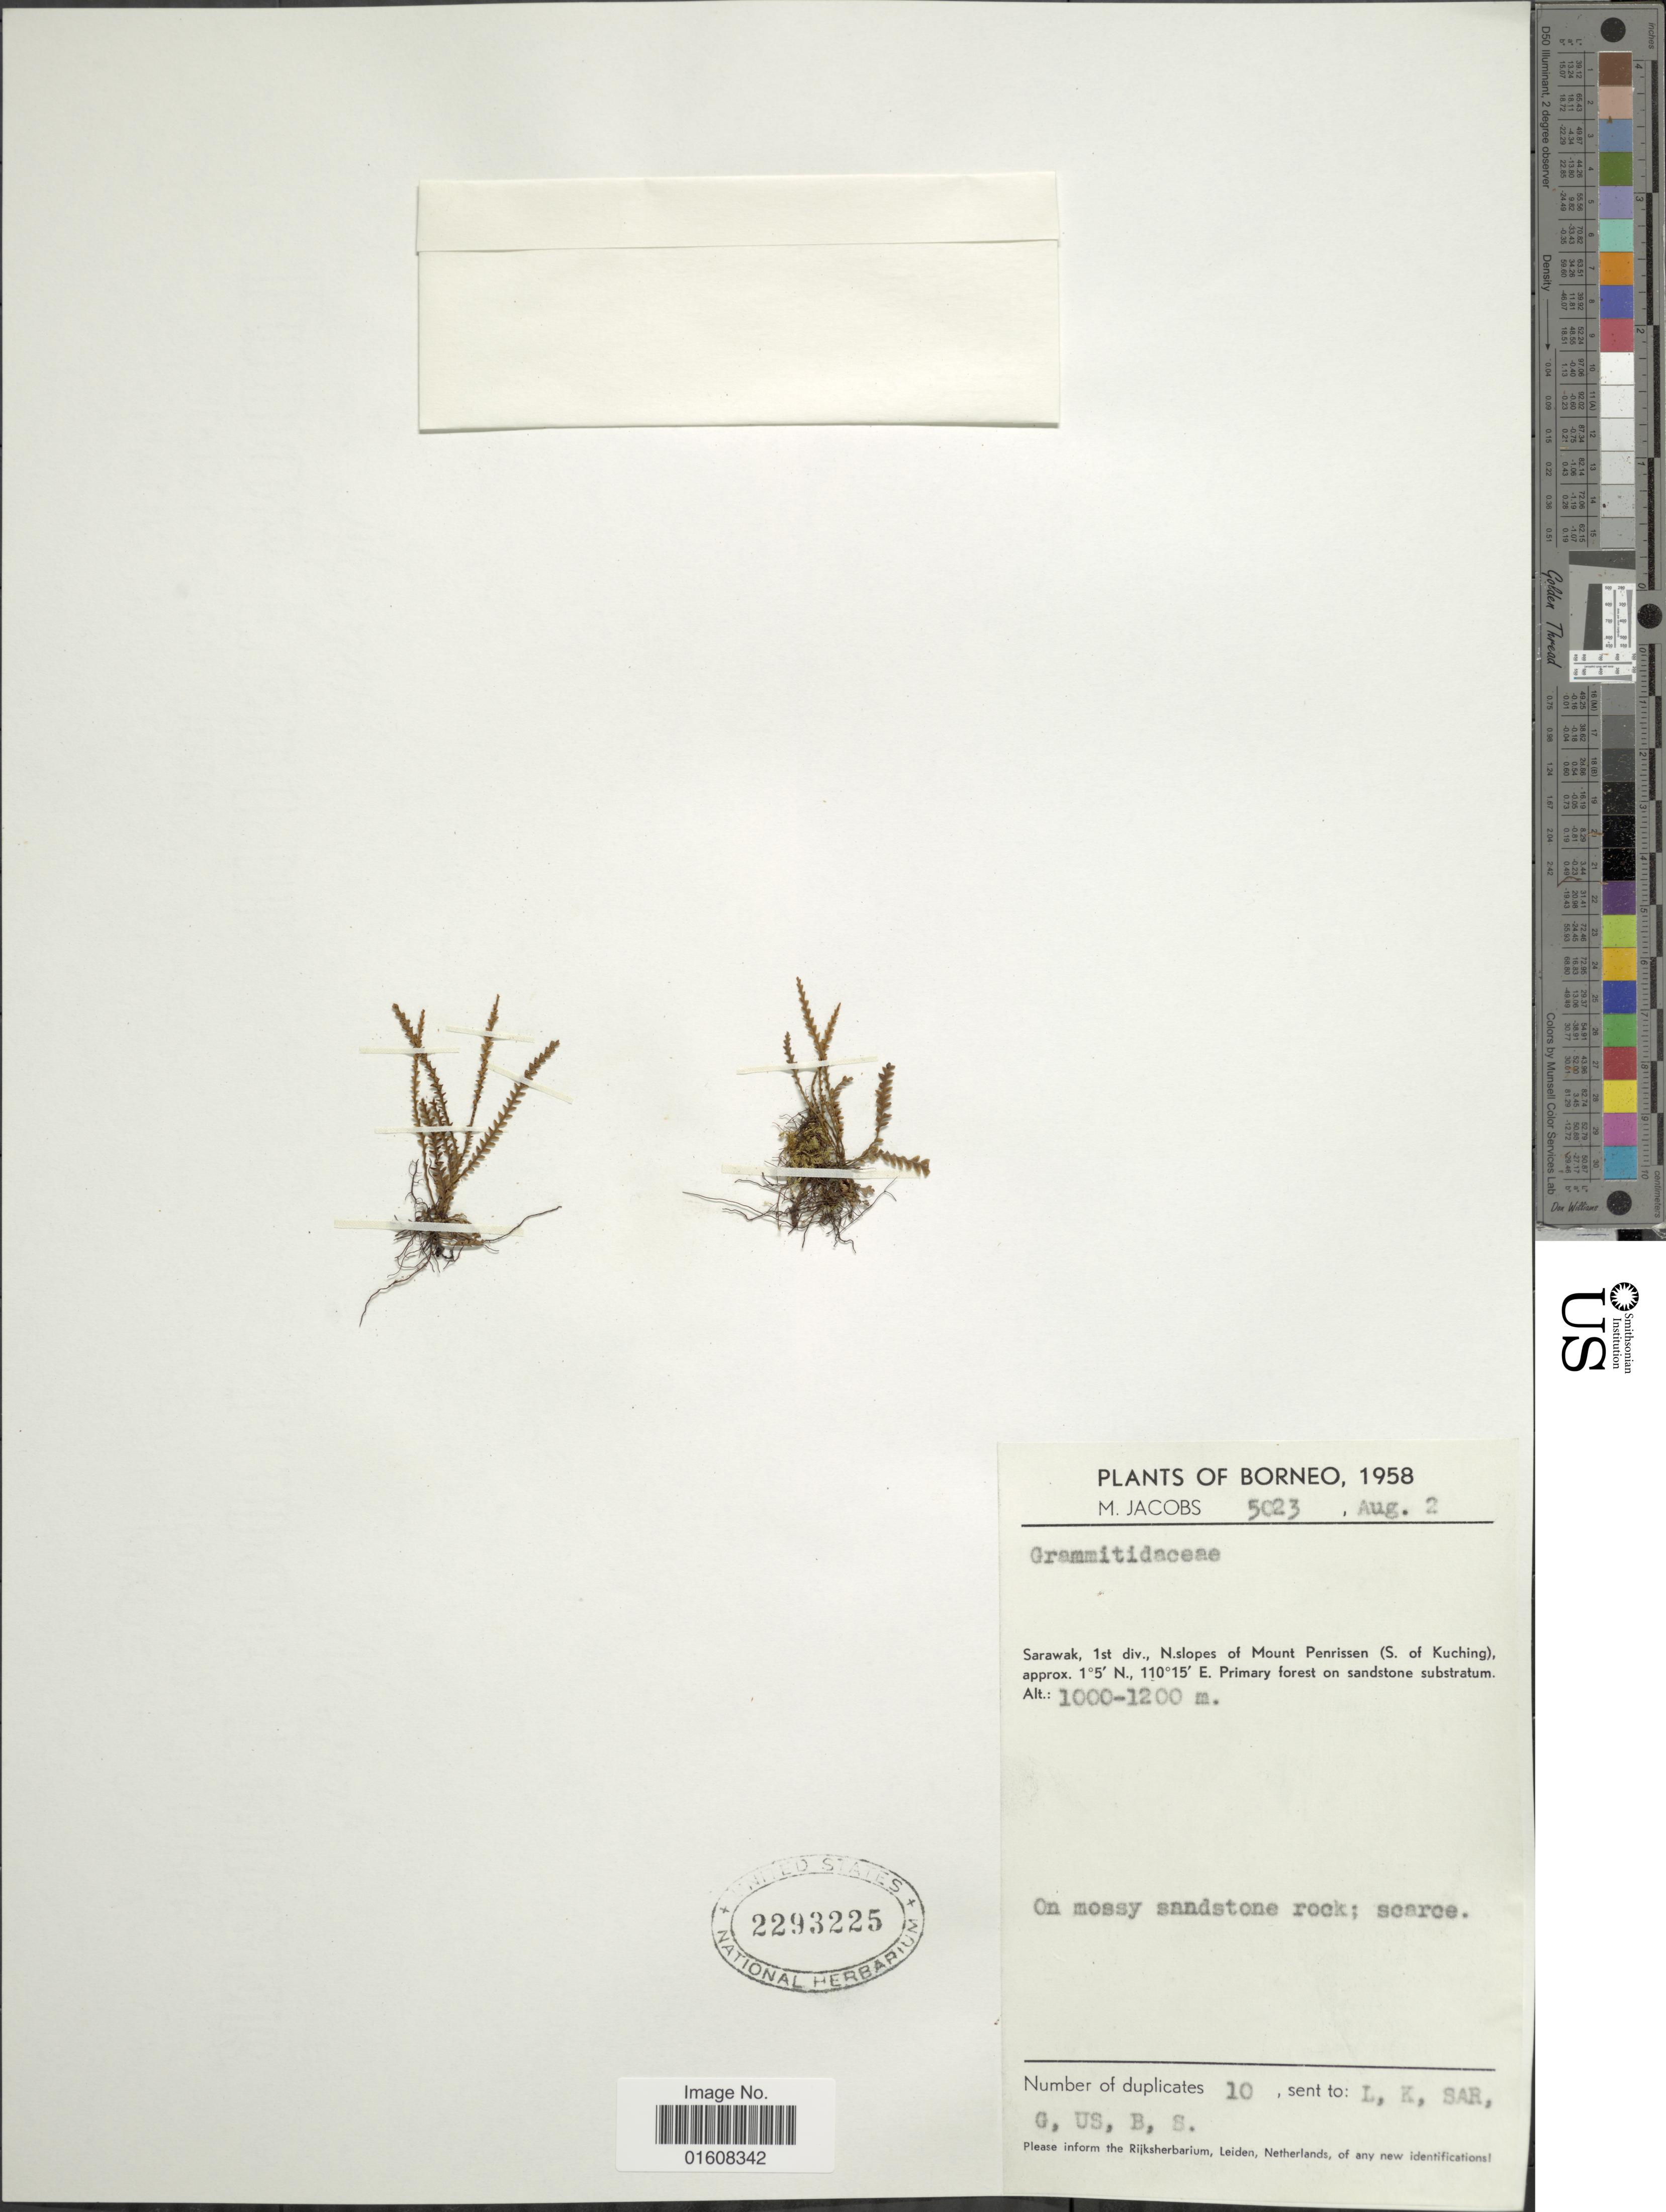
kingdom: Plantae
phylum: Tracheophyta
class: Polypodiopsida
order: Polypodiales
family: Polypodiaceae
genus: Grammitis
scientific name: Grammitis sp.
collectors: M. Jacobs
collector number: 5023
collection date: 1958-08-02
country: Malaysia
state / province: Sarawak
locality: Borneo. 1st div., N.slopes of Mount Penrissen (S. of Kuching)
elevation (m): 1000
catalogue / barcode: US 2293225